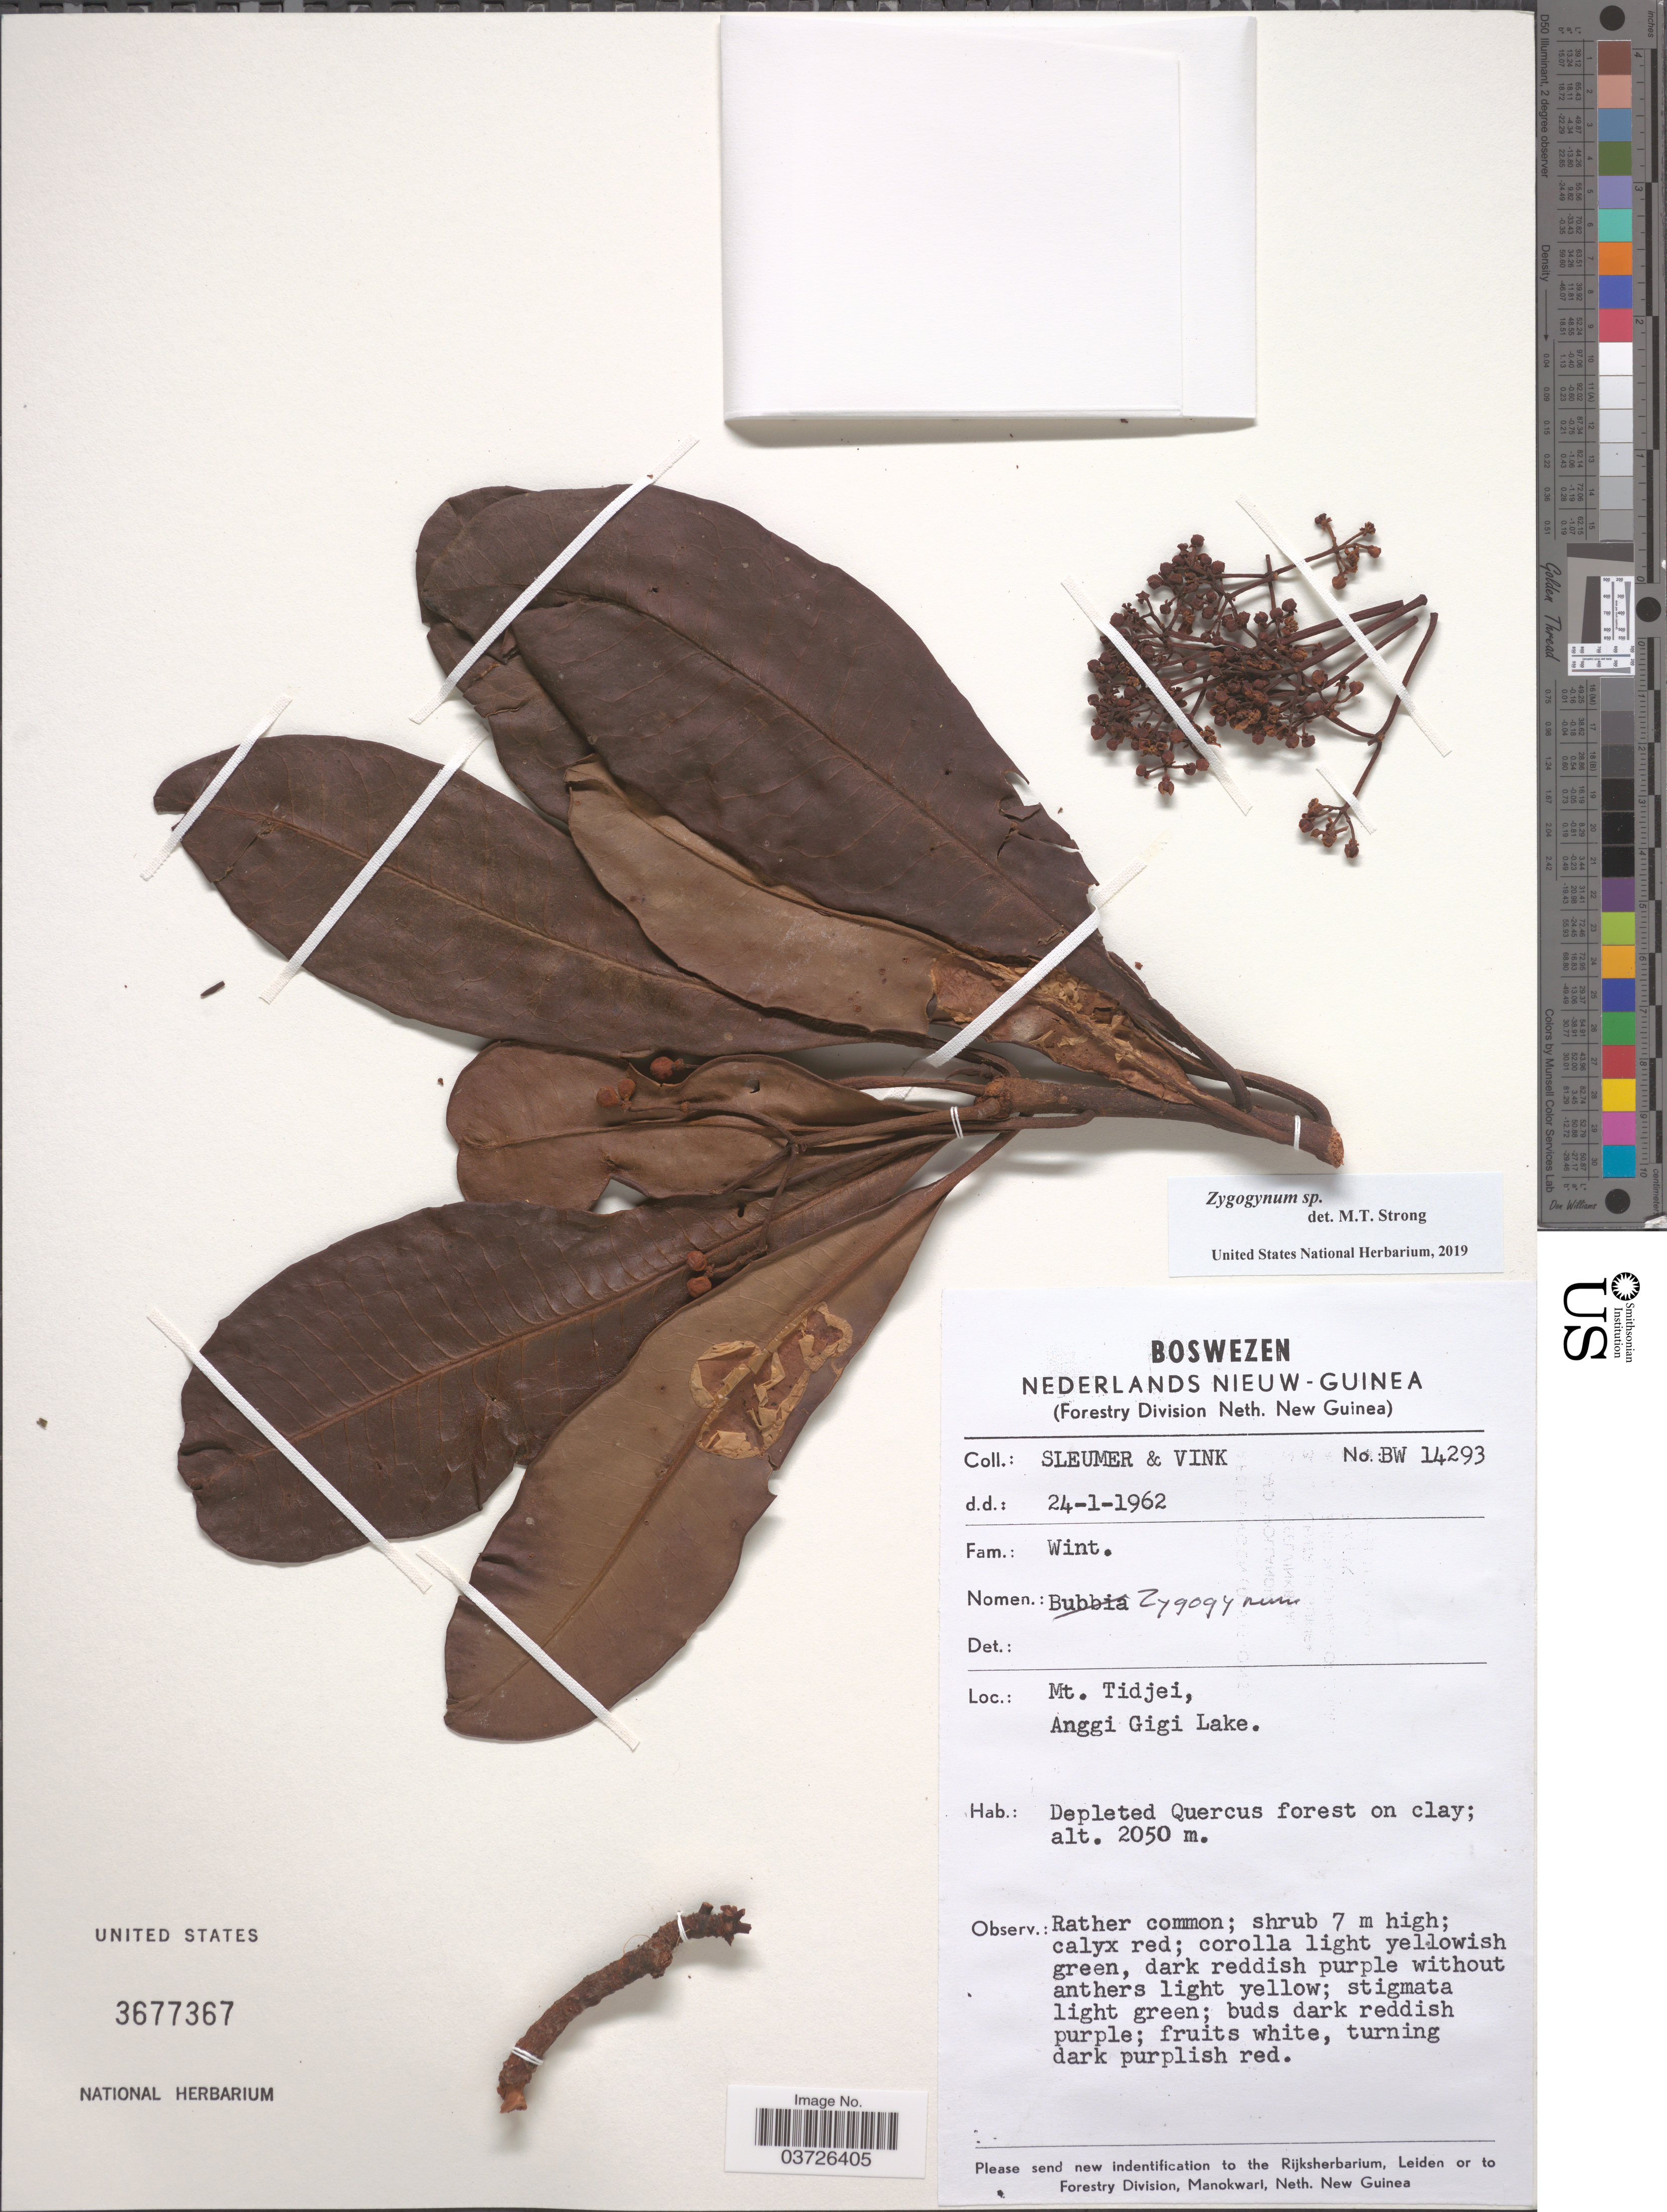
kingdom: Plantae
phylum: Tracheophyta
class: Magnoliopsida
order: Canellales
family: Winteraceae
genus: Zygogynum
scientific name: Zygogynum sp.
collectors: Sleumer & -. Vink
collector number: BW 14293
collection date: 1962-01-24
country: Indonesia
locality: Nederlands Nieuw-Guinea. Mt. Tidjei, Anggi Gigi Lake.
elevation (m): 2050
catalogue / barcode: US 3677367